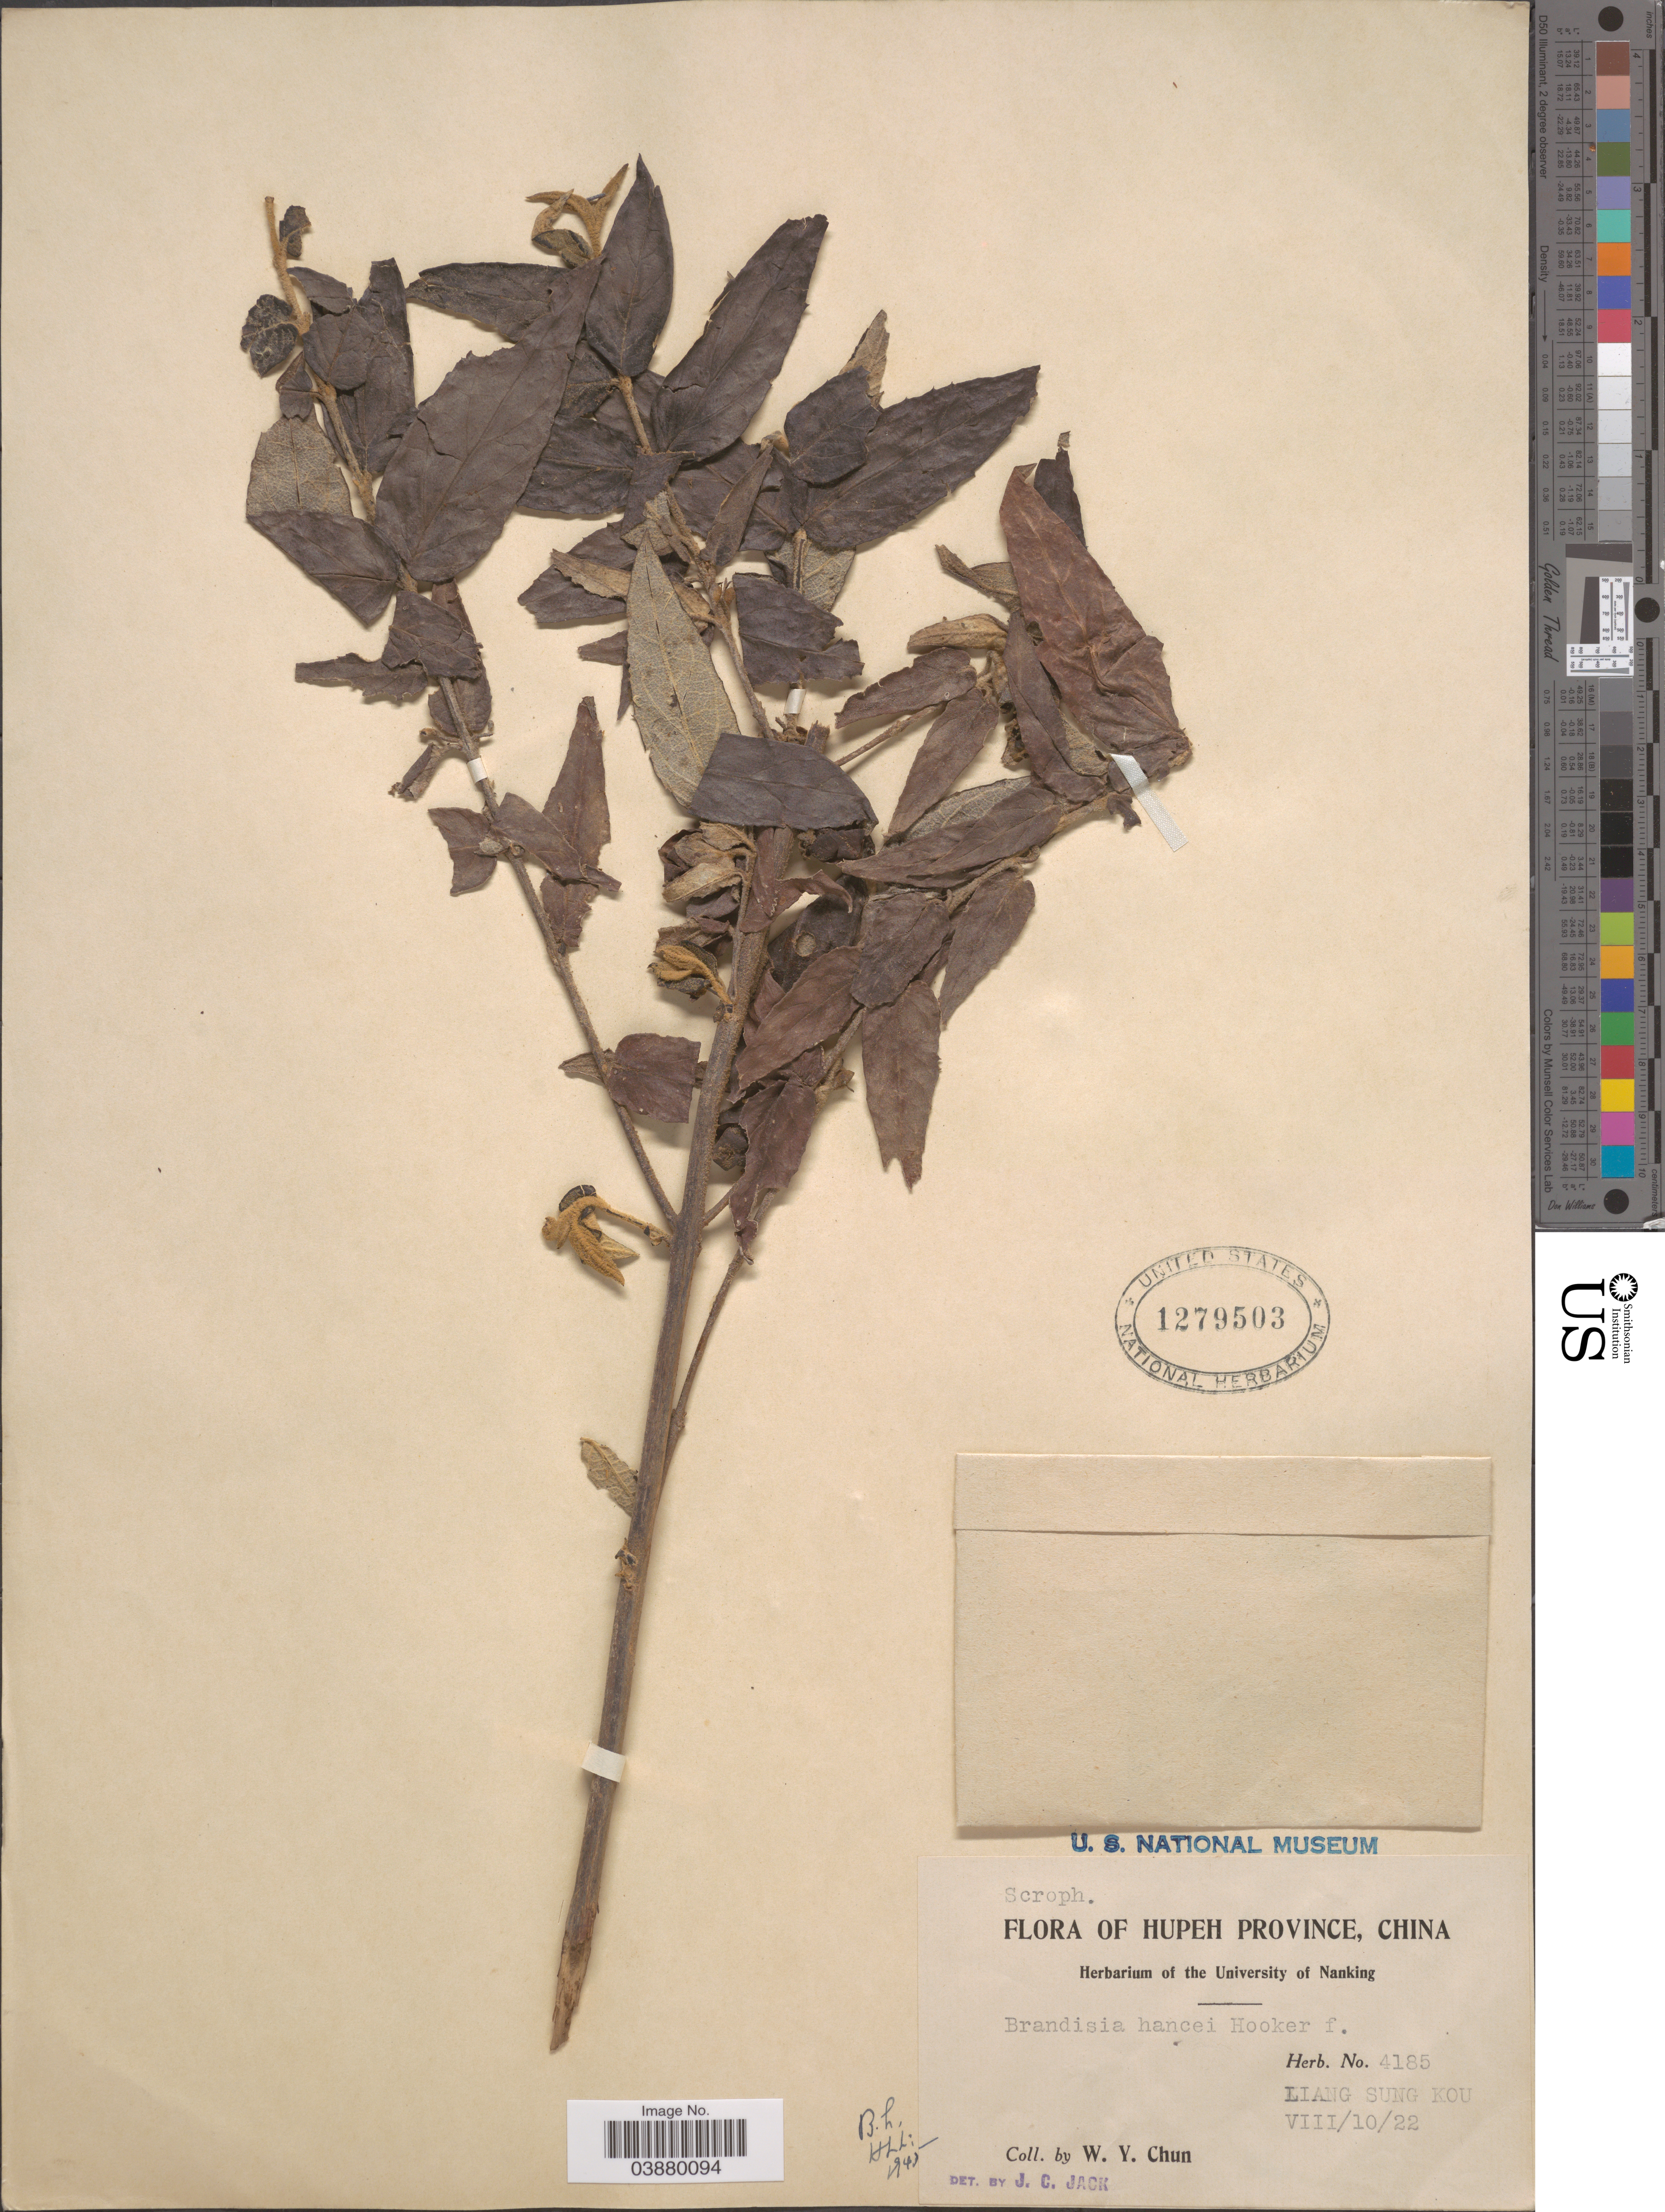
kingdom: Plantae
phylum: Tracheophyta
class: Magnoliopsida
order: Lamiales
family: Orobanchaceae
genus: Brandisia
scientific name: Brandisia hancei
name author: Hook. f.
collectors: W. Y. Chun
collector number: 4185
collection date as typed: Transcribed d/m/y: 10/8/22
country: China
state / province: Hubei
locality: Hupeh Province. Liang Sung Kou.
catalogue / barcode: US 1279503